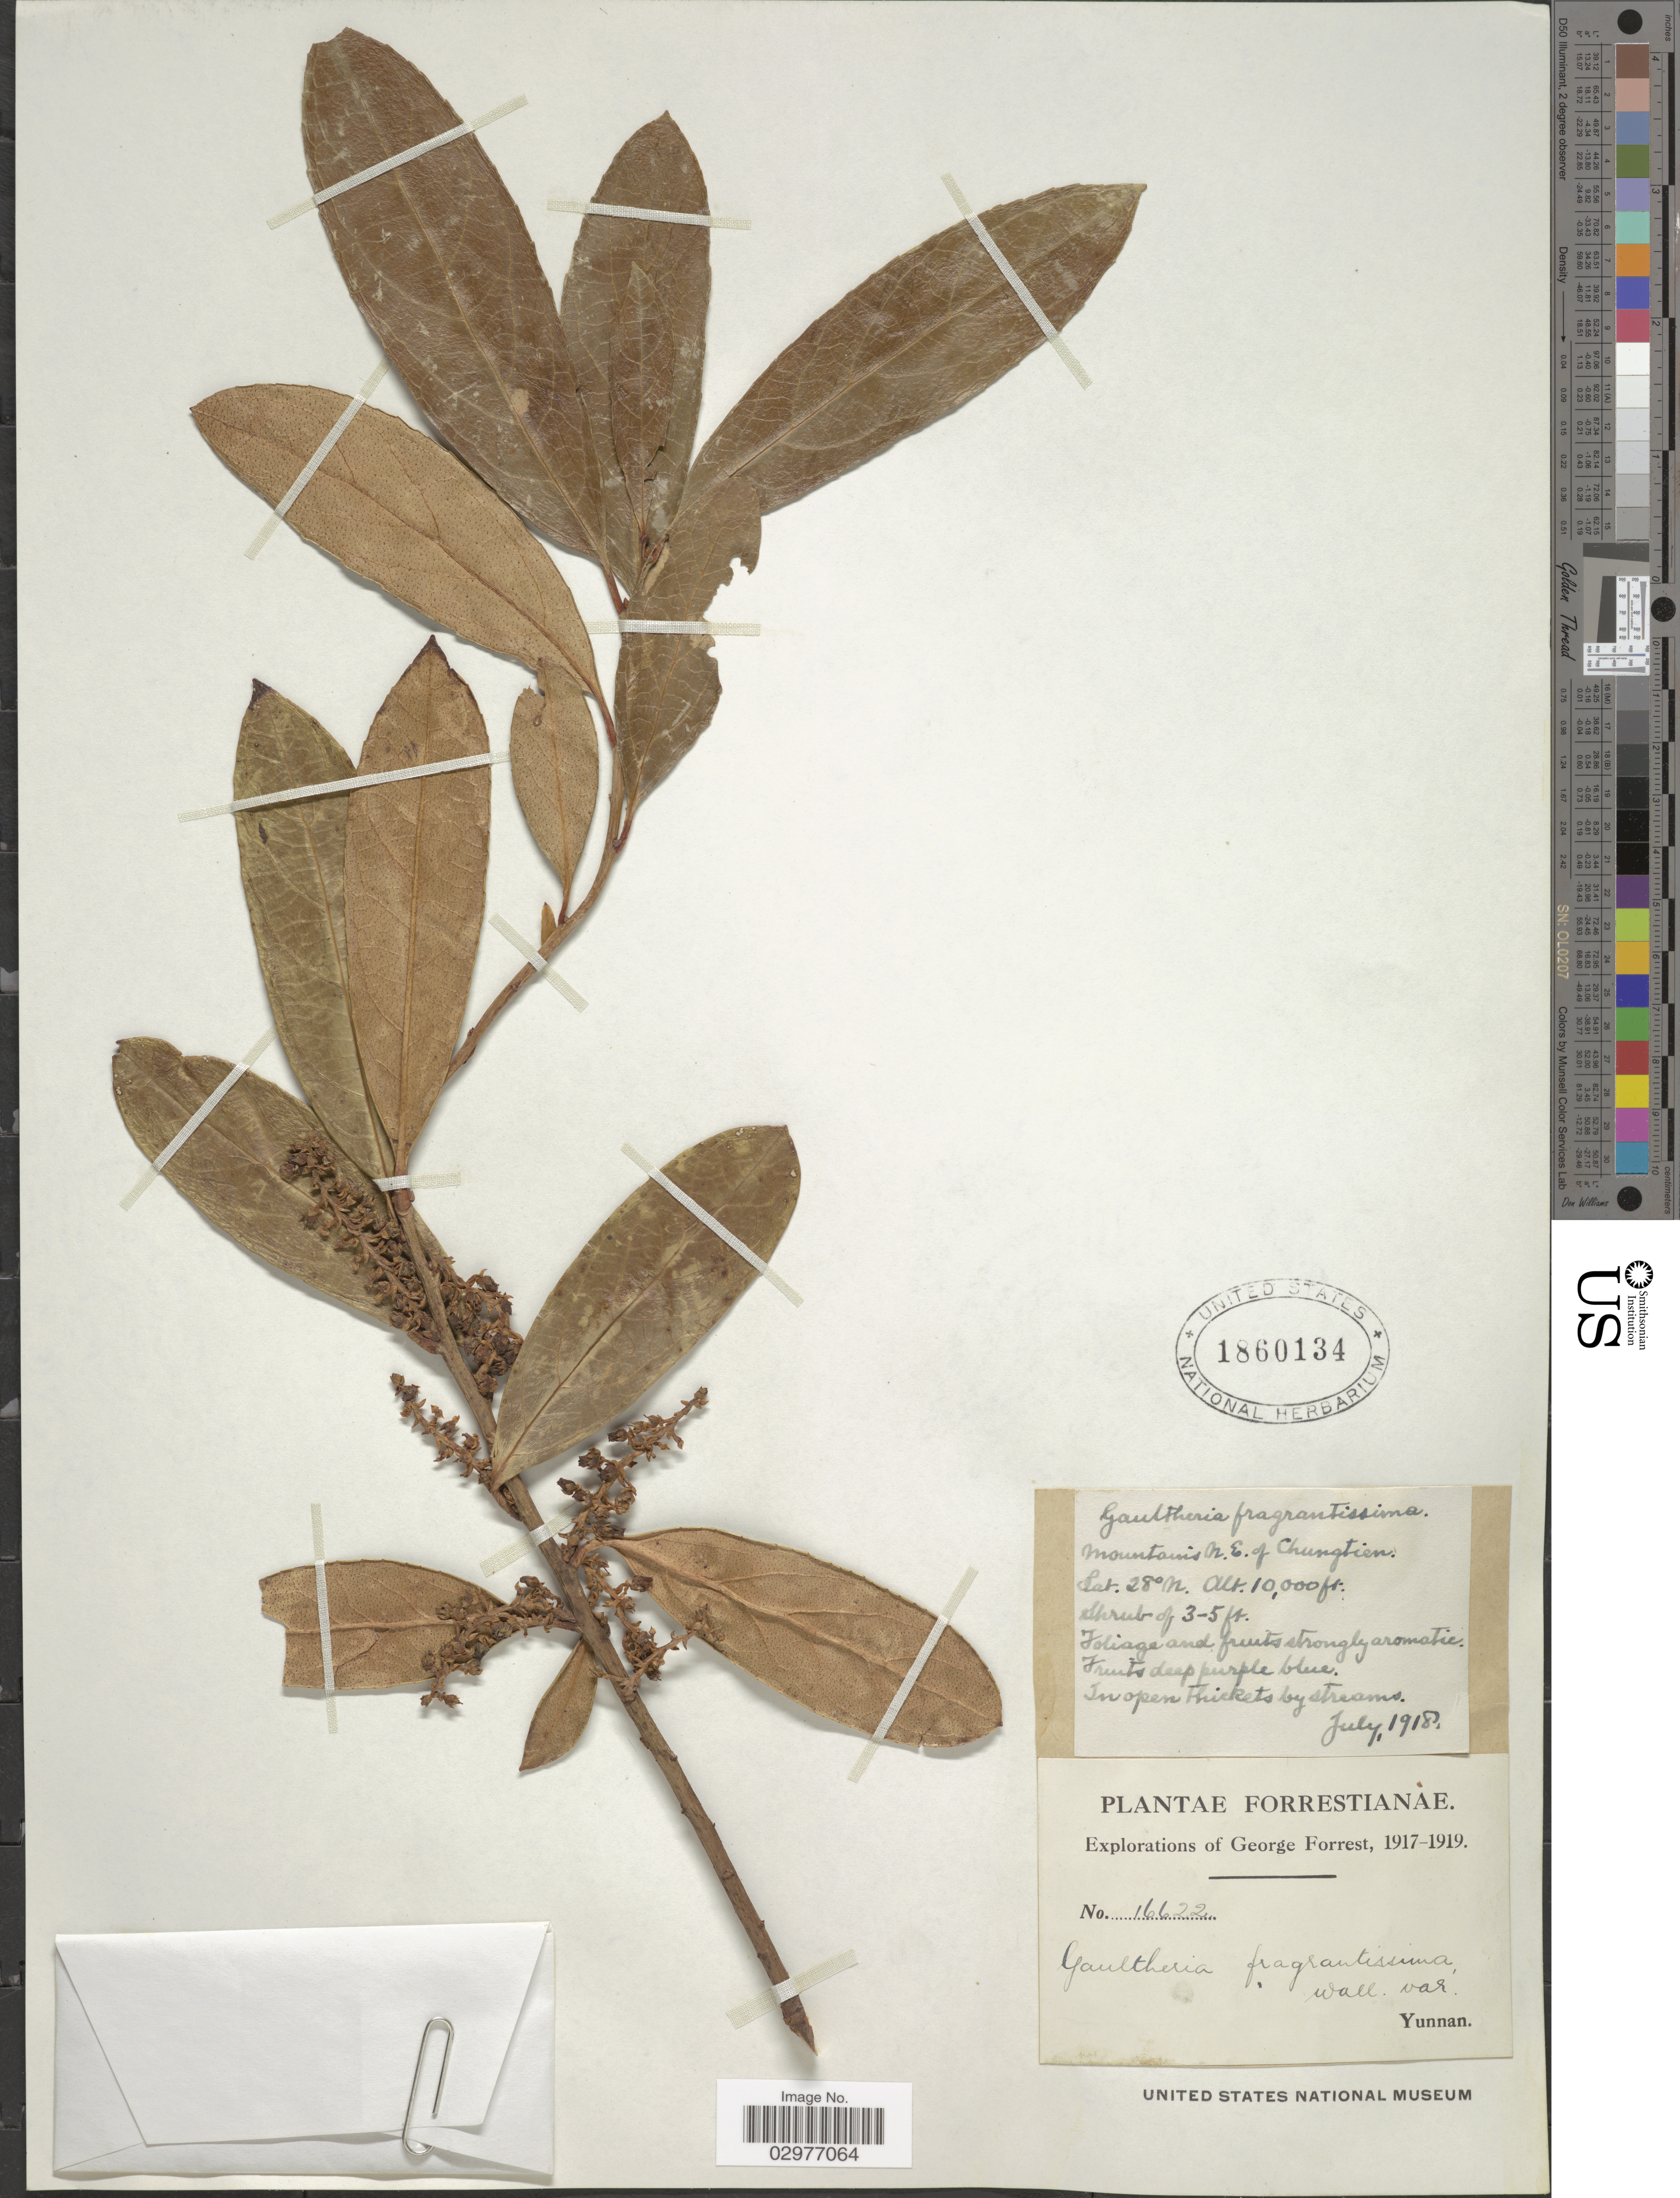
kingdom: Plantae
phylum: Tracheophyta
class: Magnoliopsida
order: Ericales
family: Ericaceae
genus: Gaultheria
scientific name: Gaultheria fragrantissima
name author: Wall.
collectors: G. Forrest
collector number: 16622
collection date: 1918-07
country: China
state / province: Yunnan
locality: Mountains N.E. of Chungtien.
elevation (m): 3048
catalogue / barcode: US 1860134